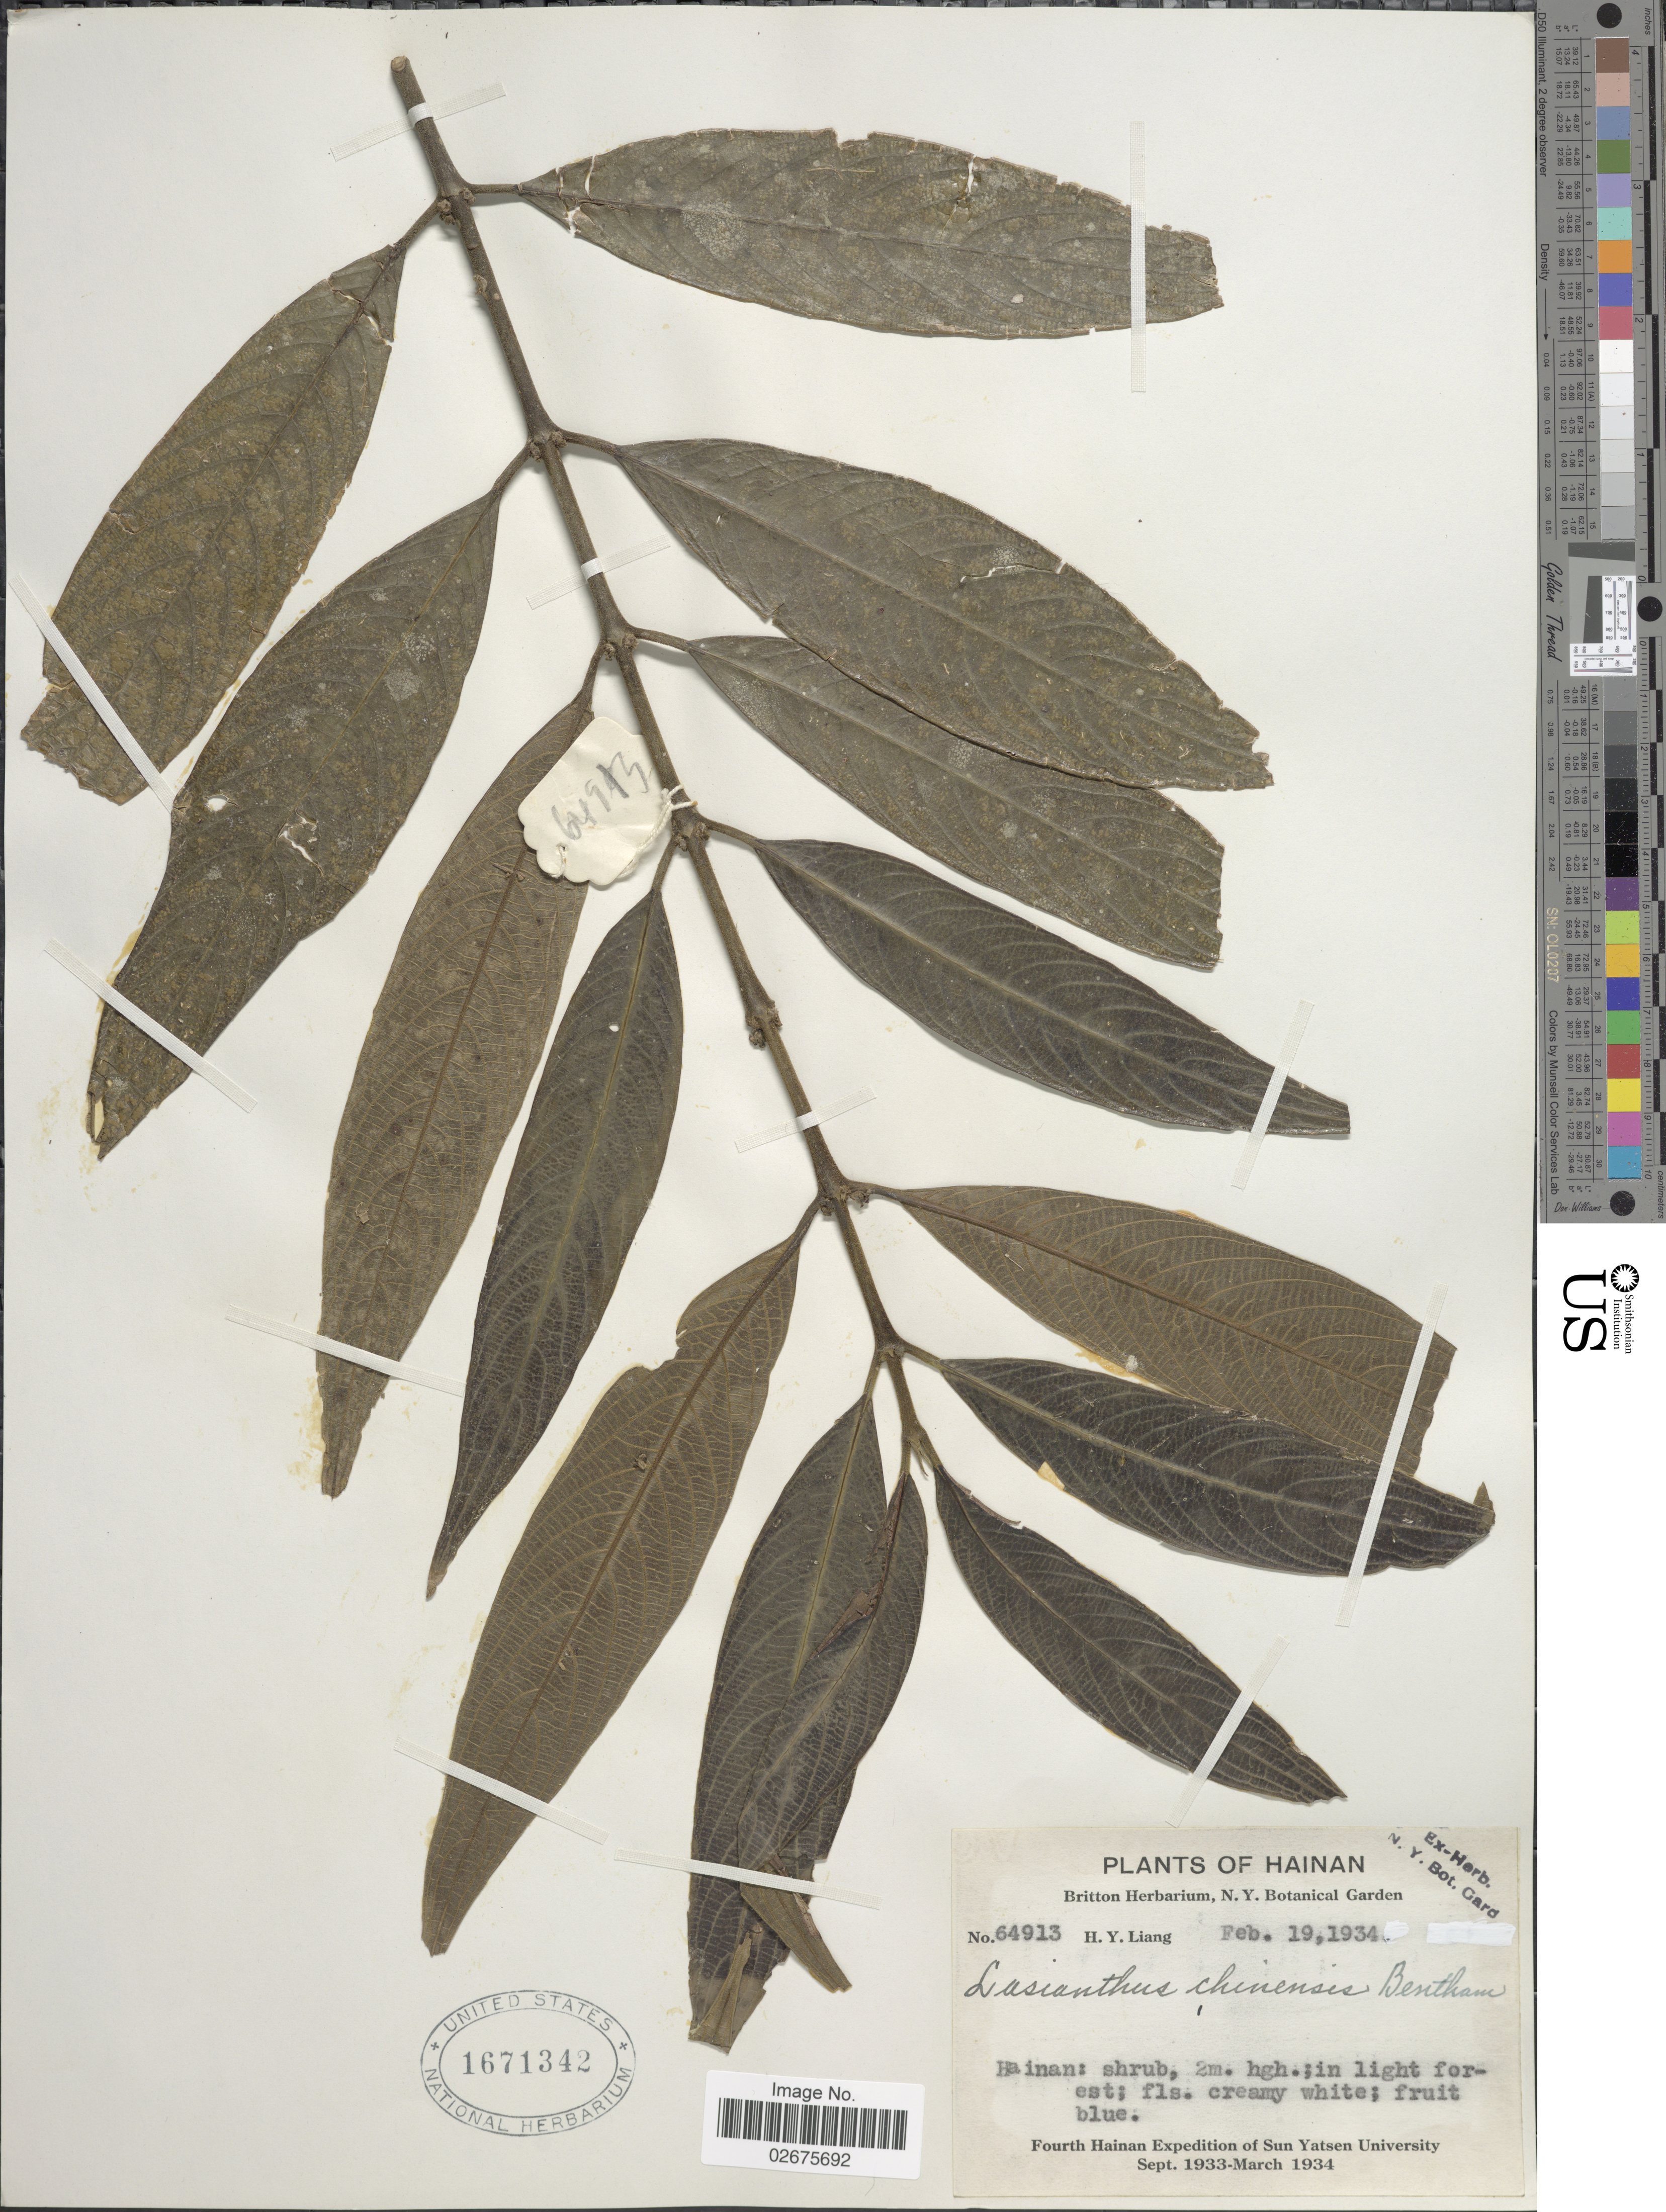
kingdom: Plantae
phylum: Tracheophyta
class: Magnoliopsida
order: Gentianales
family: Rubiaceae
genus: Lasianthus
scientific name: Lasianthus chinensis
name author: (Champ. ex Benth.) Benth.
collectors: H. Y. Liang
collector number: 64913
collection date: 1934-02-19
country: China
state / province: Hainan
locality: Hainan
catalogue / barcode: US 1671342